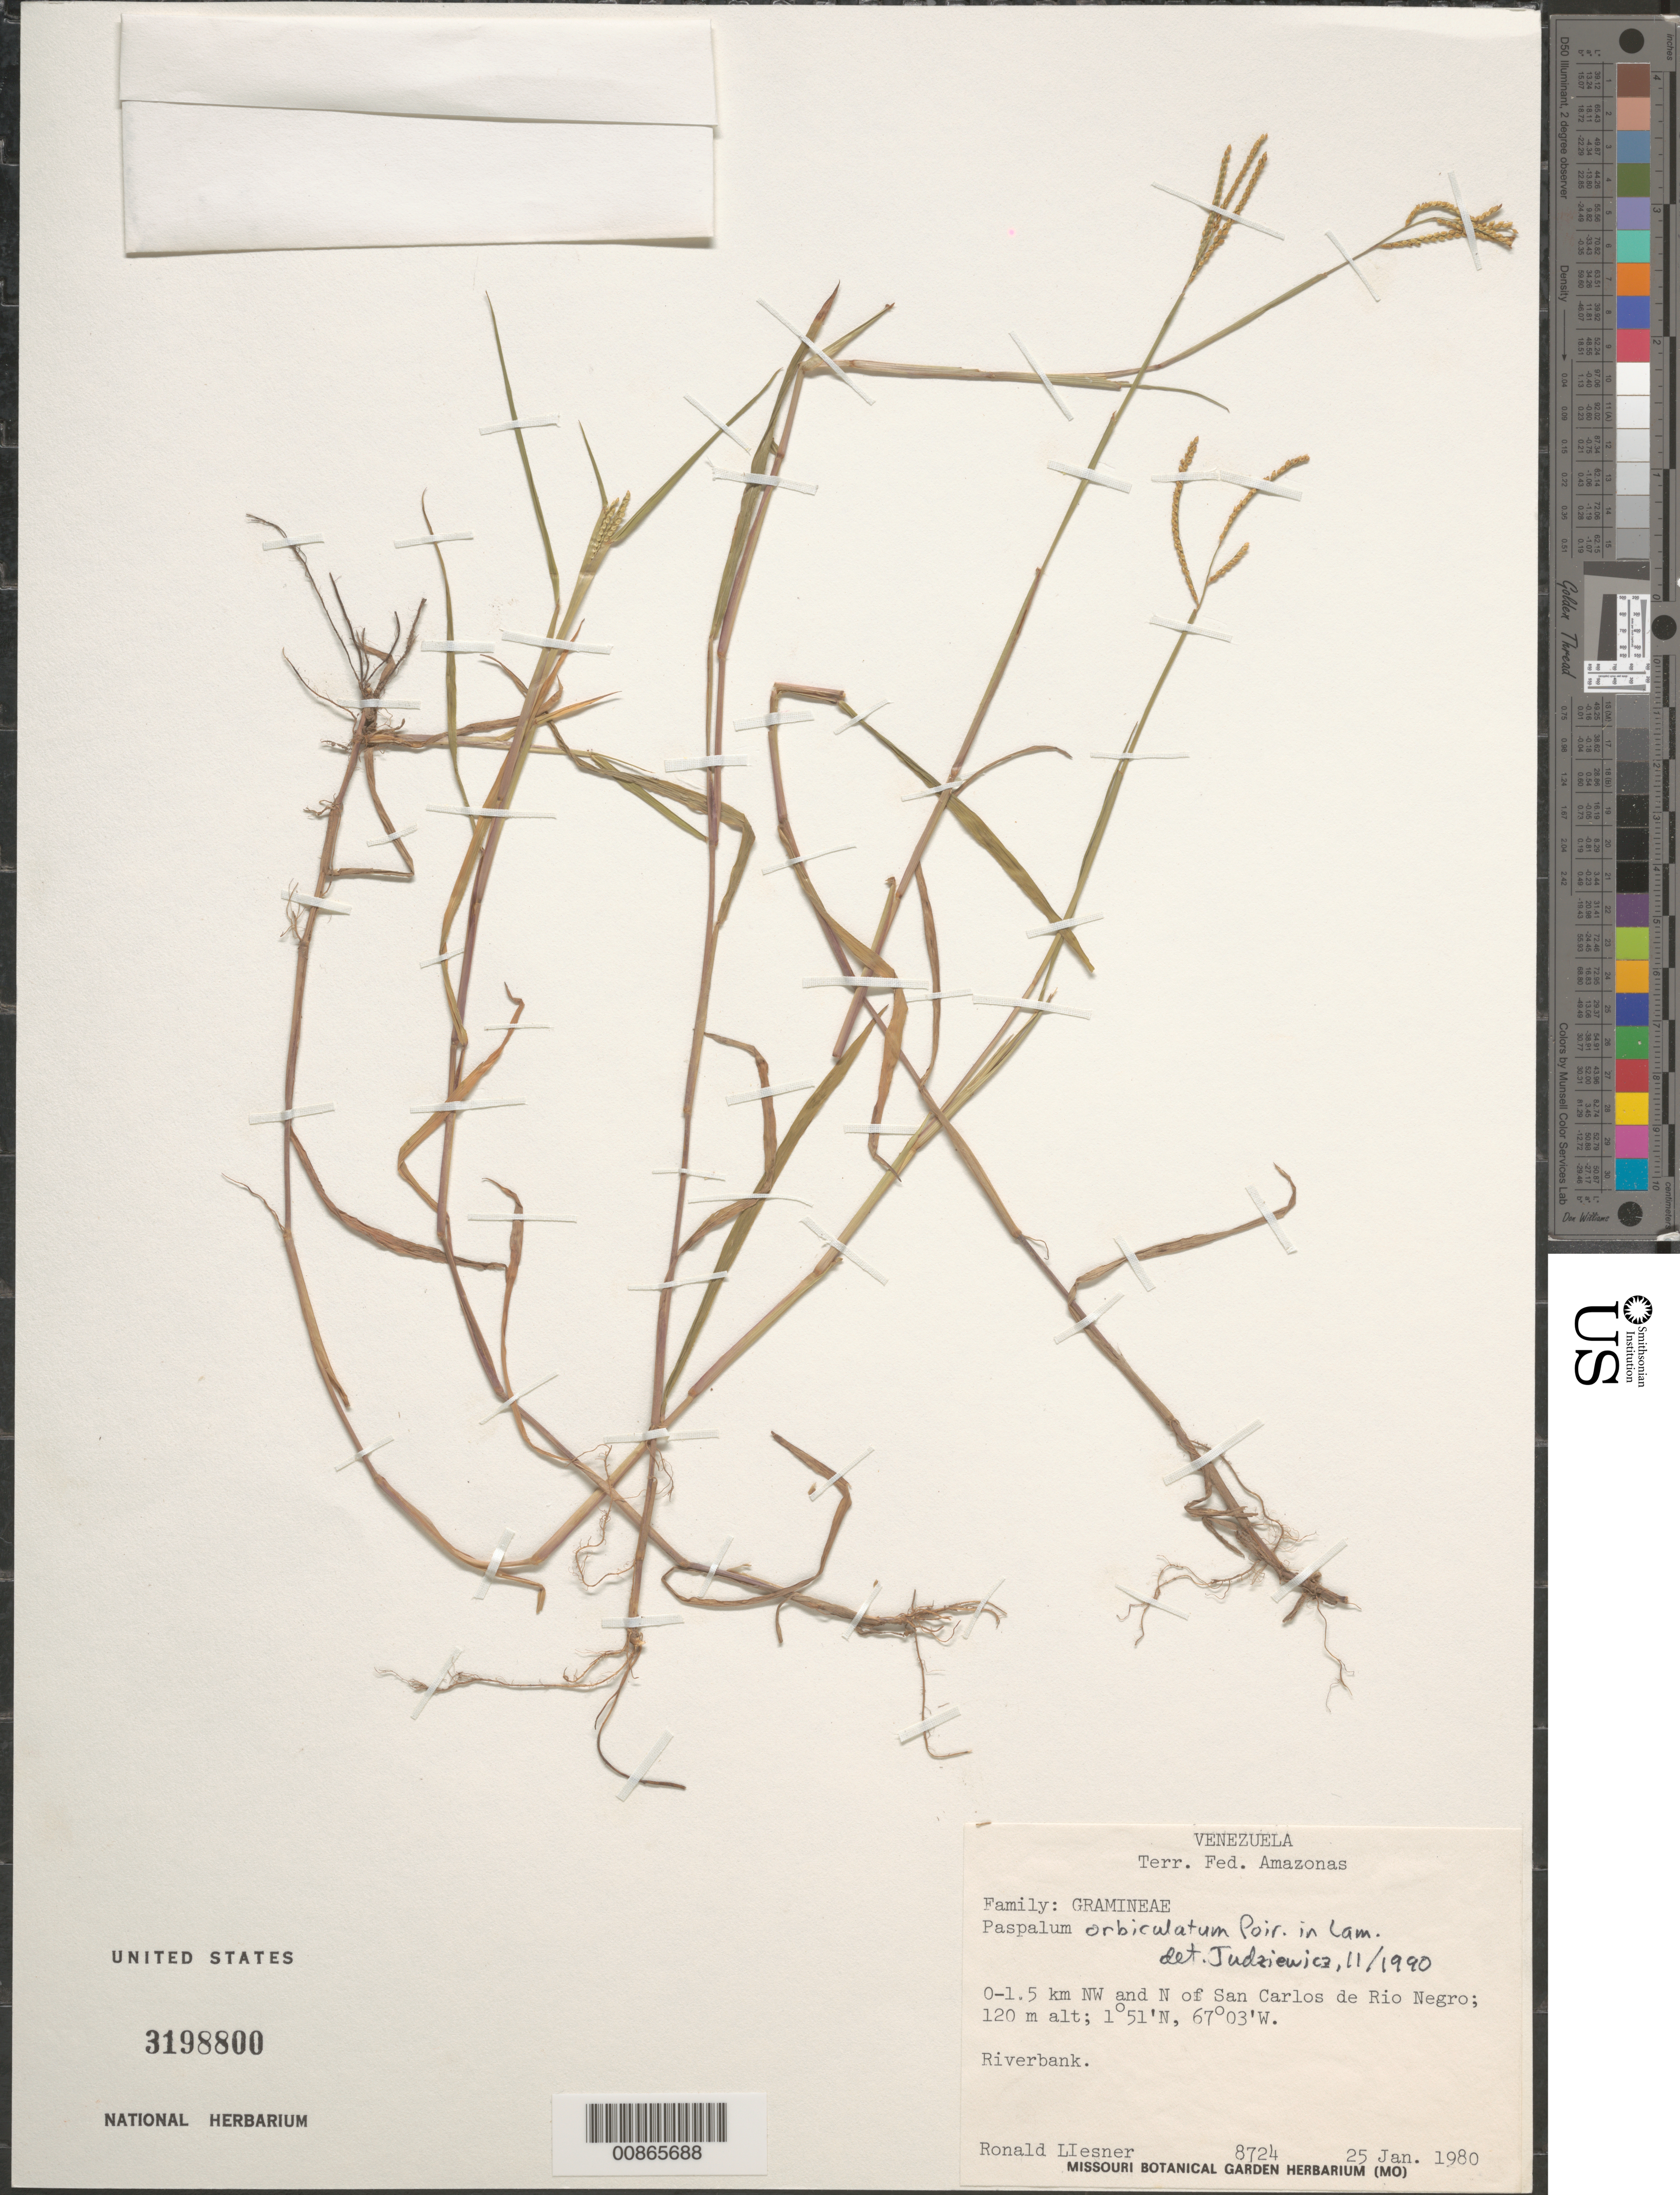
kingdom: Plantae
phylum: Tracheophyta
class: Liliopsida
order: Poales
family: Poaceae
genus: Paspalum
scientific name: Paspalum orbiculatum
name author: Poir.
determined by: Judziewicz, E. J.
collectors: R. L. Liesner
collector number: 8724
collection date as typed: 25-Jan-80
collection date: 1980-01-25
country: Venezuela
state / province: Amazonas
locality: San Carlos de Río Negro, 0 - 1.5 km NW and N of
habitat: Riverbank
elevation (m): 120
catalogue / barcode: US 3198800